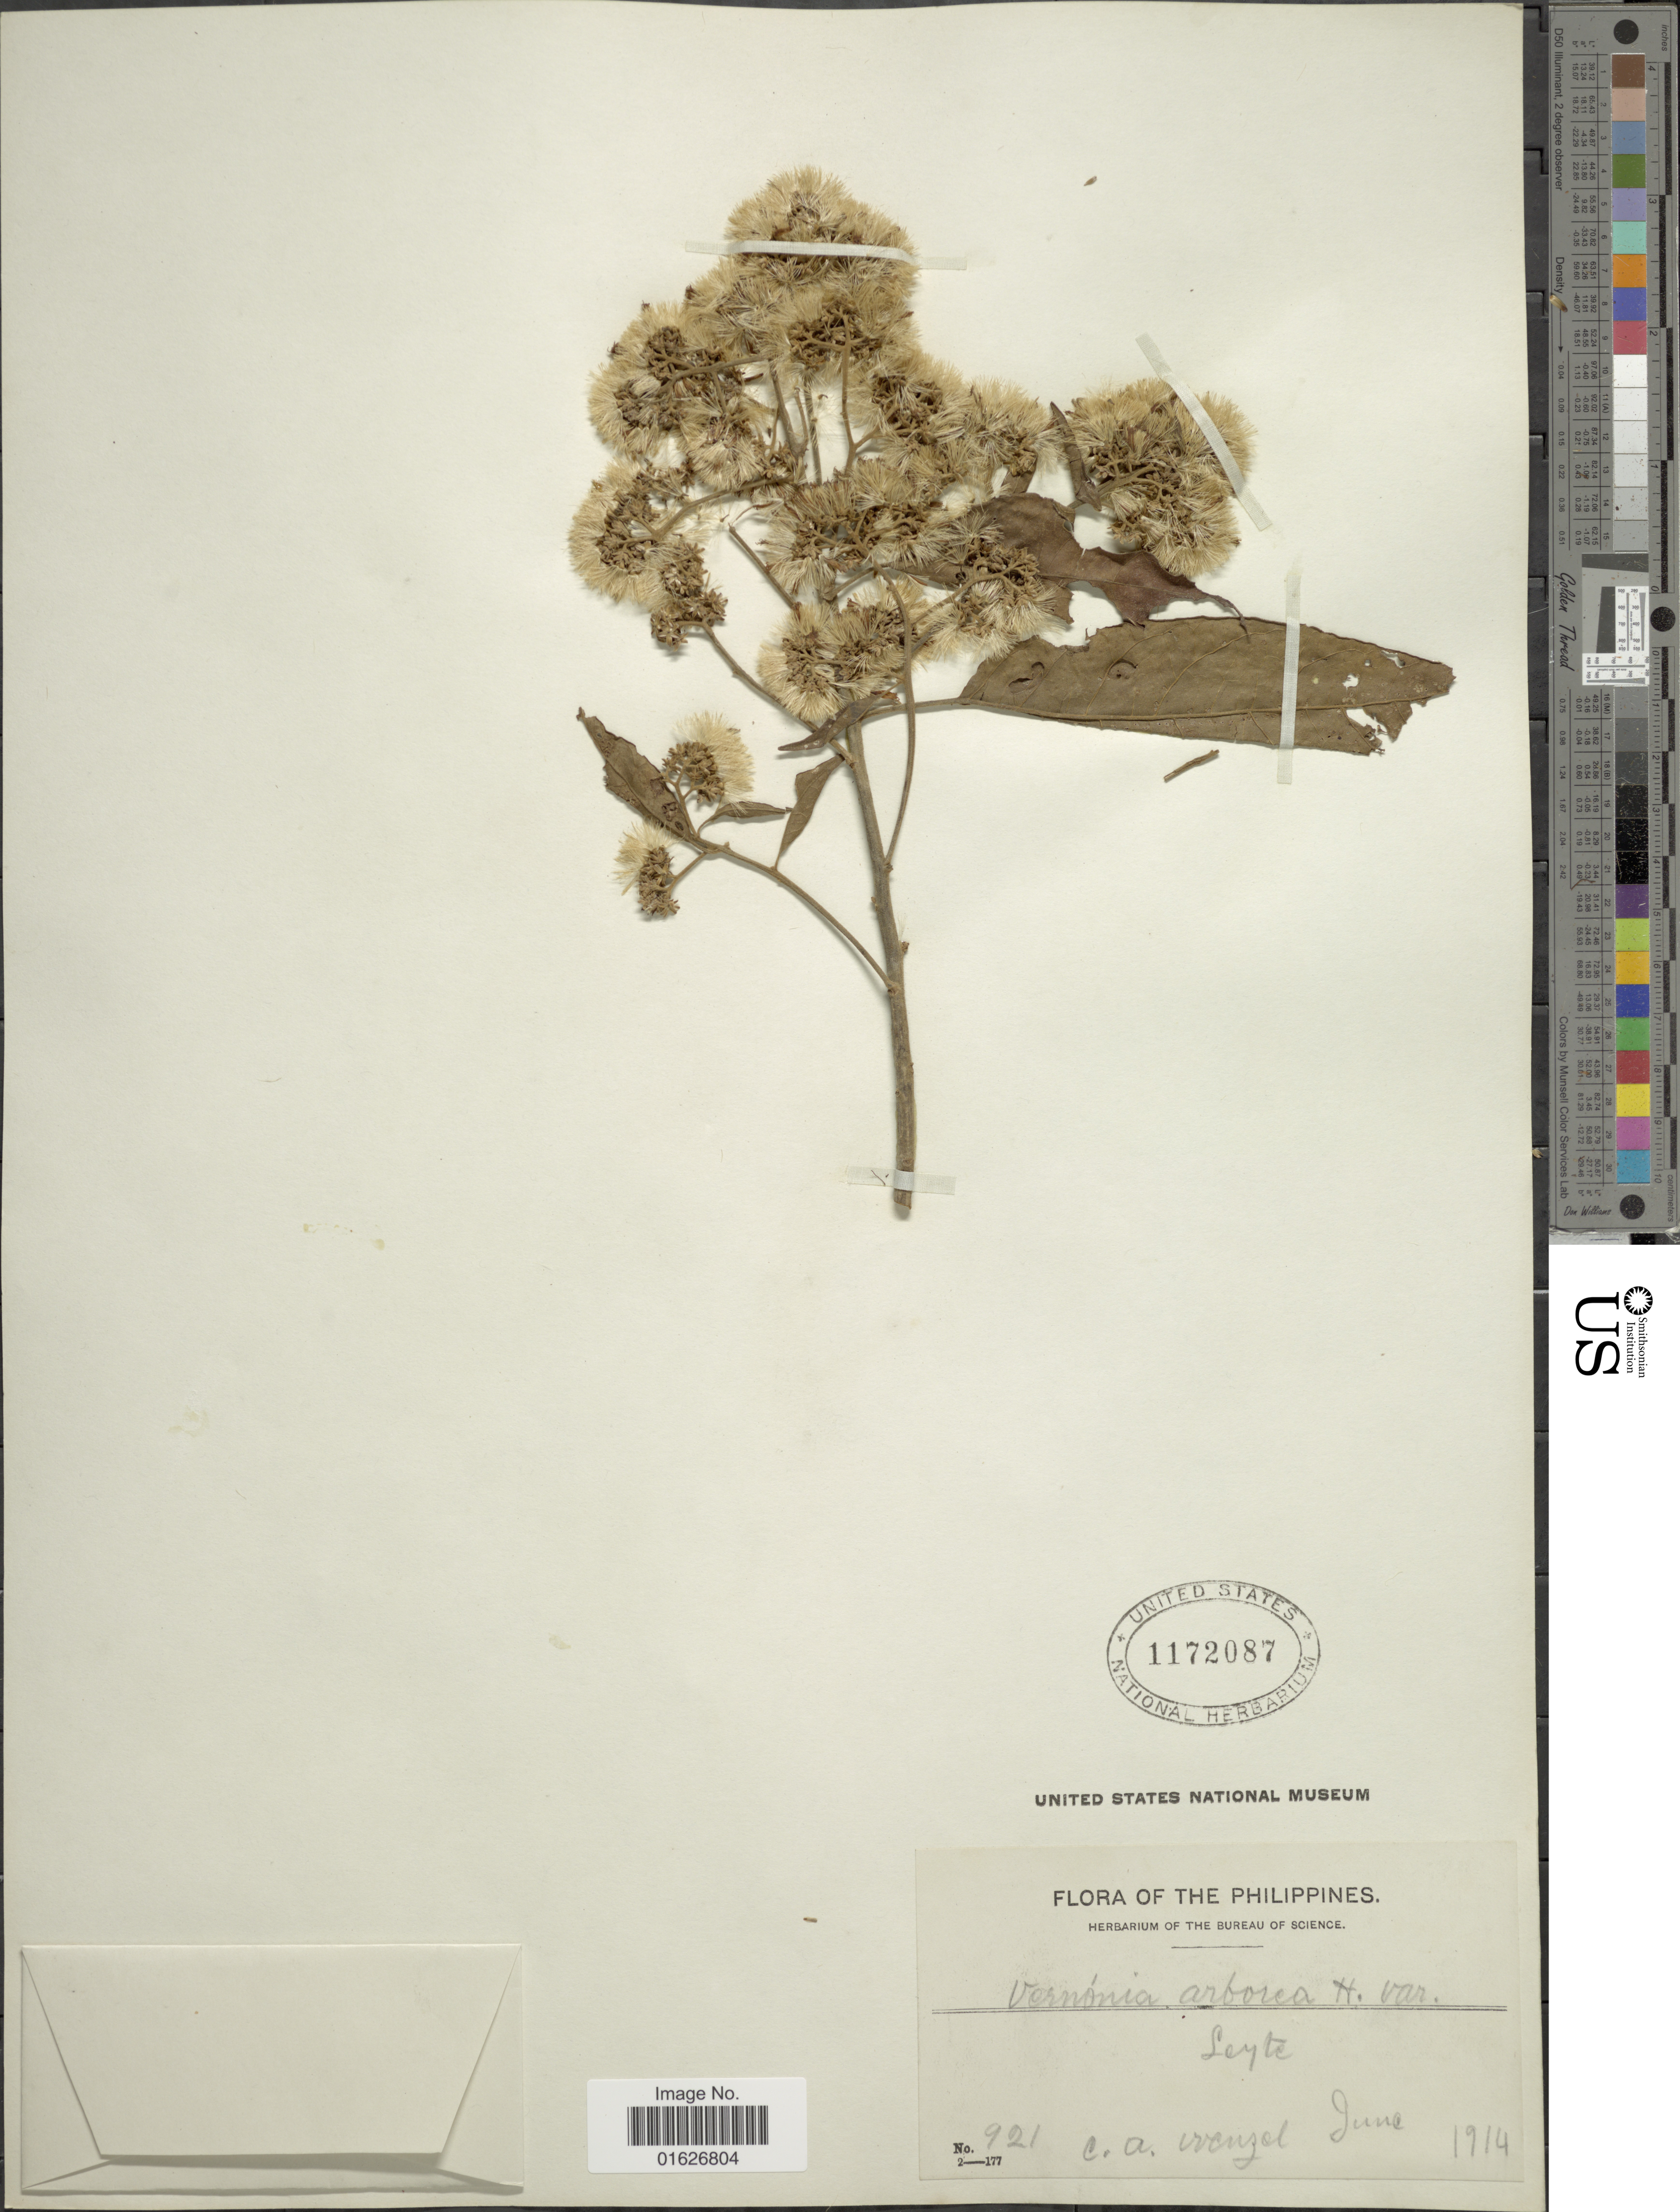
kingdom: Plantae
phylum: Tracheophyta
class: Magnoliopsida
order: Asterales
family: Asteraceae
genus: Strobocalyx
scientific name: Strobocalyx arborea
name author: (Buch.-Ham.) Sch. Bip.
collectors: C. Wenzel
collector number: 921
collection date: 1914-06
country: Philippines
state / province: Eastern Visayas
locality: Leyte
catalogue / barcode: US 1172087